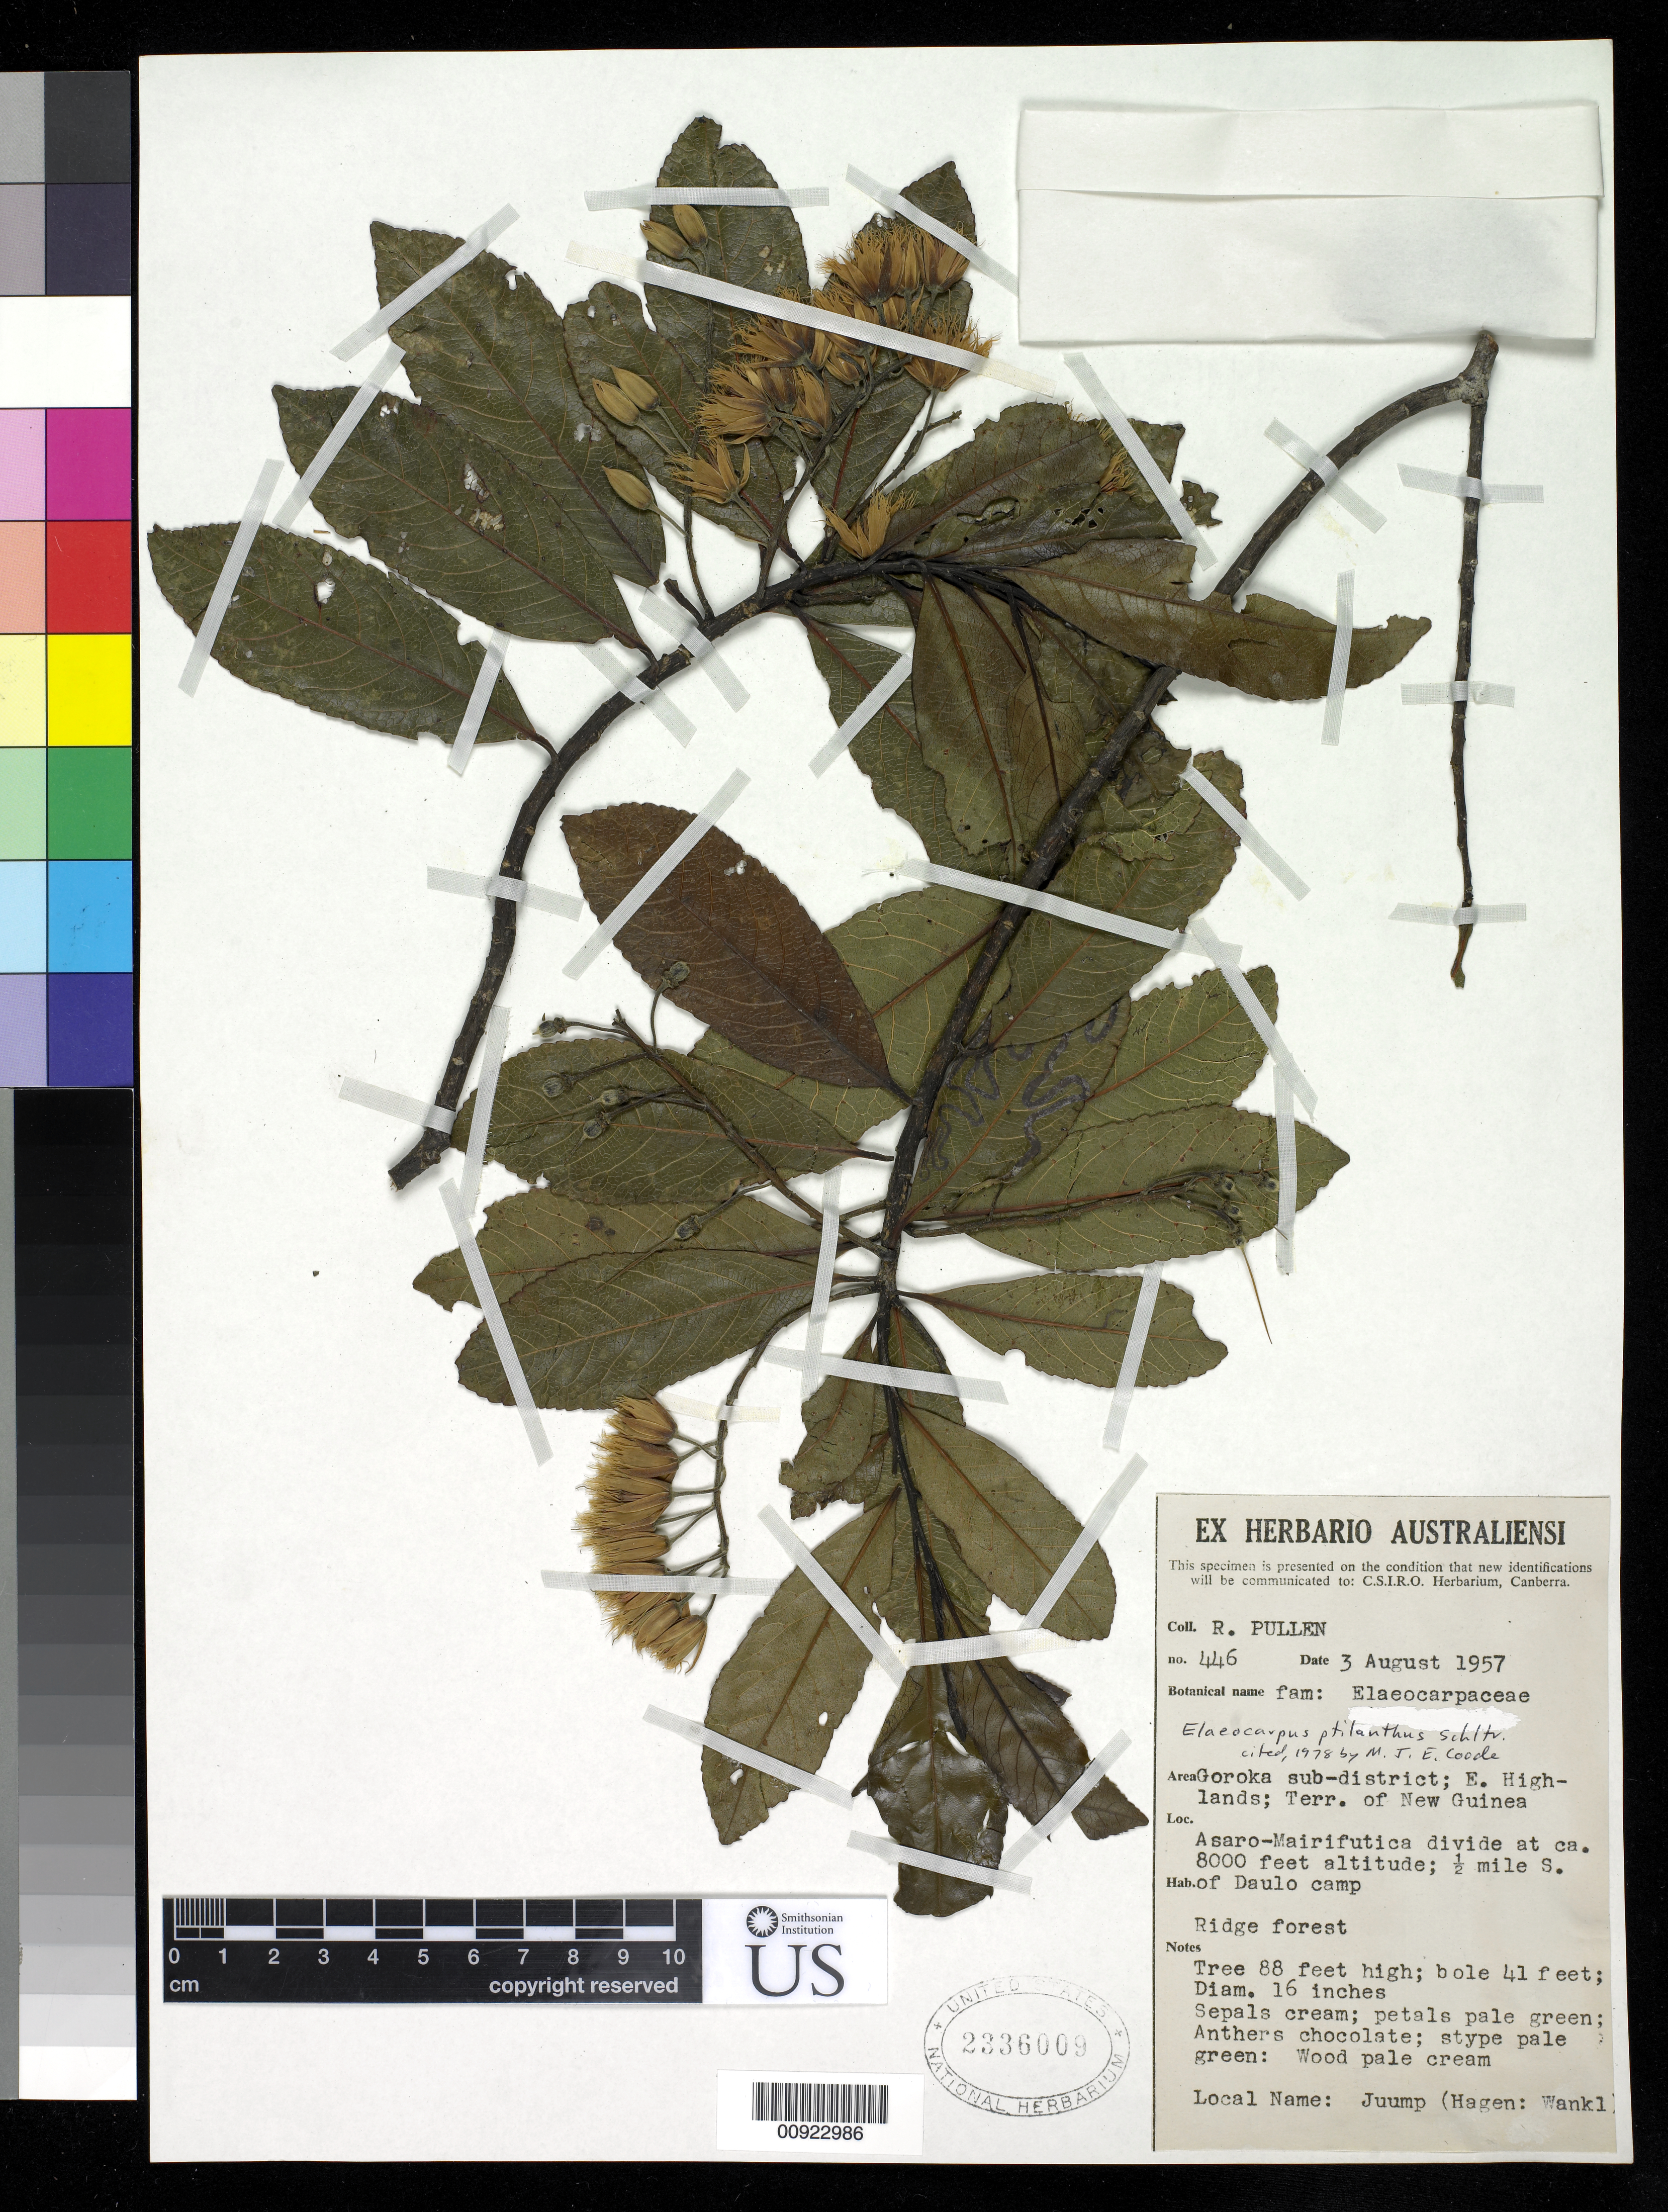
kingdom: Plantae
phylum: Tracheophyta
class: Magnoliopsida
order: Oxalidales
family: Elaeocarpaceae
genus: Elaeocarpus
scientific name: Elaeocarpus ptilanthus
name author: Schltr.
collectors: R. Pullen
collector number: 446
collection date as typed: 03 Aug 1957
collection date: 1957-08-03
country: Papua New Guinea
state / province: Eastern Highlands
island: New Guinea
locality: Goroka sub-district, E. Highlands. Asaro-Mairifutica divide; 0.5 miles south of Daulo camp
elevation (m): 2438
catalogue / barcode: US 2336009